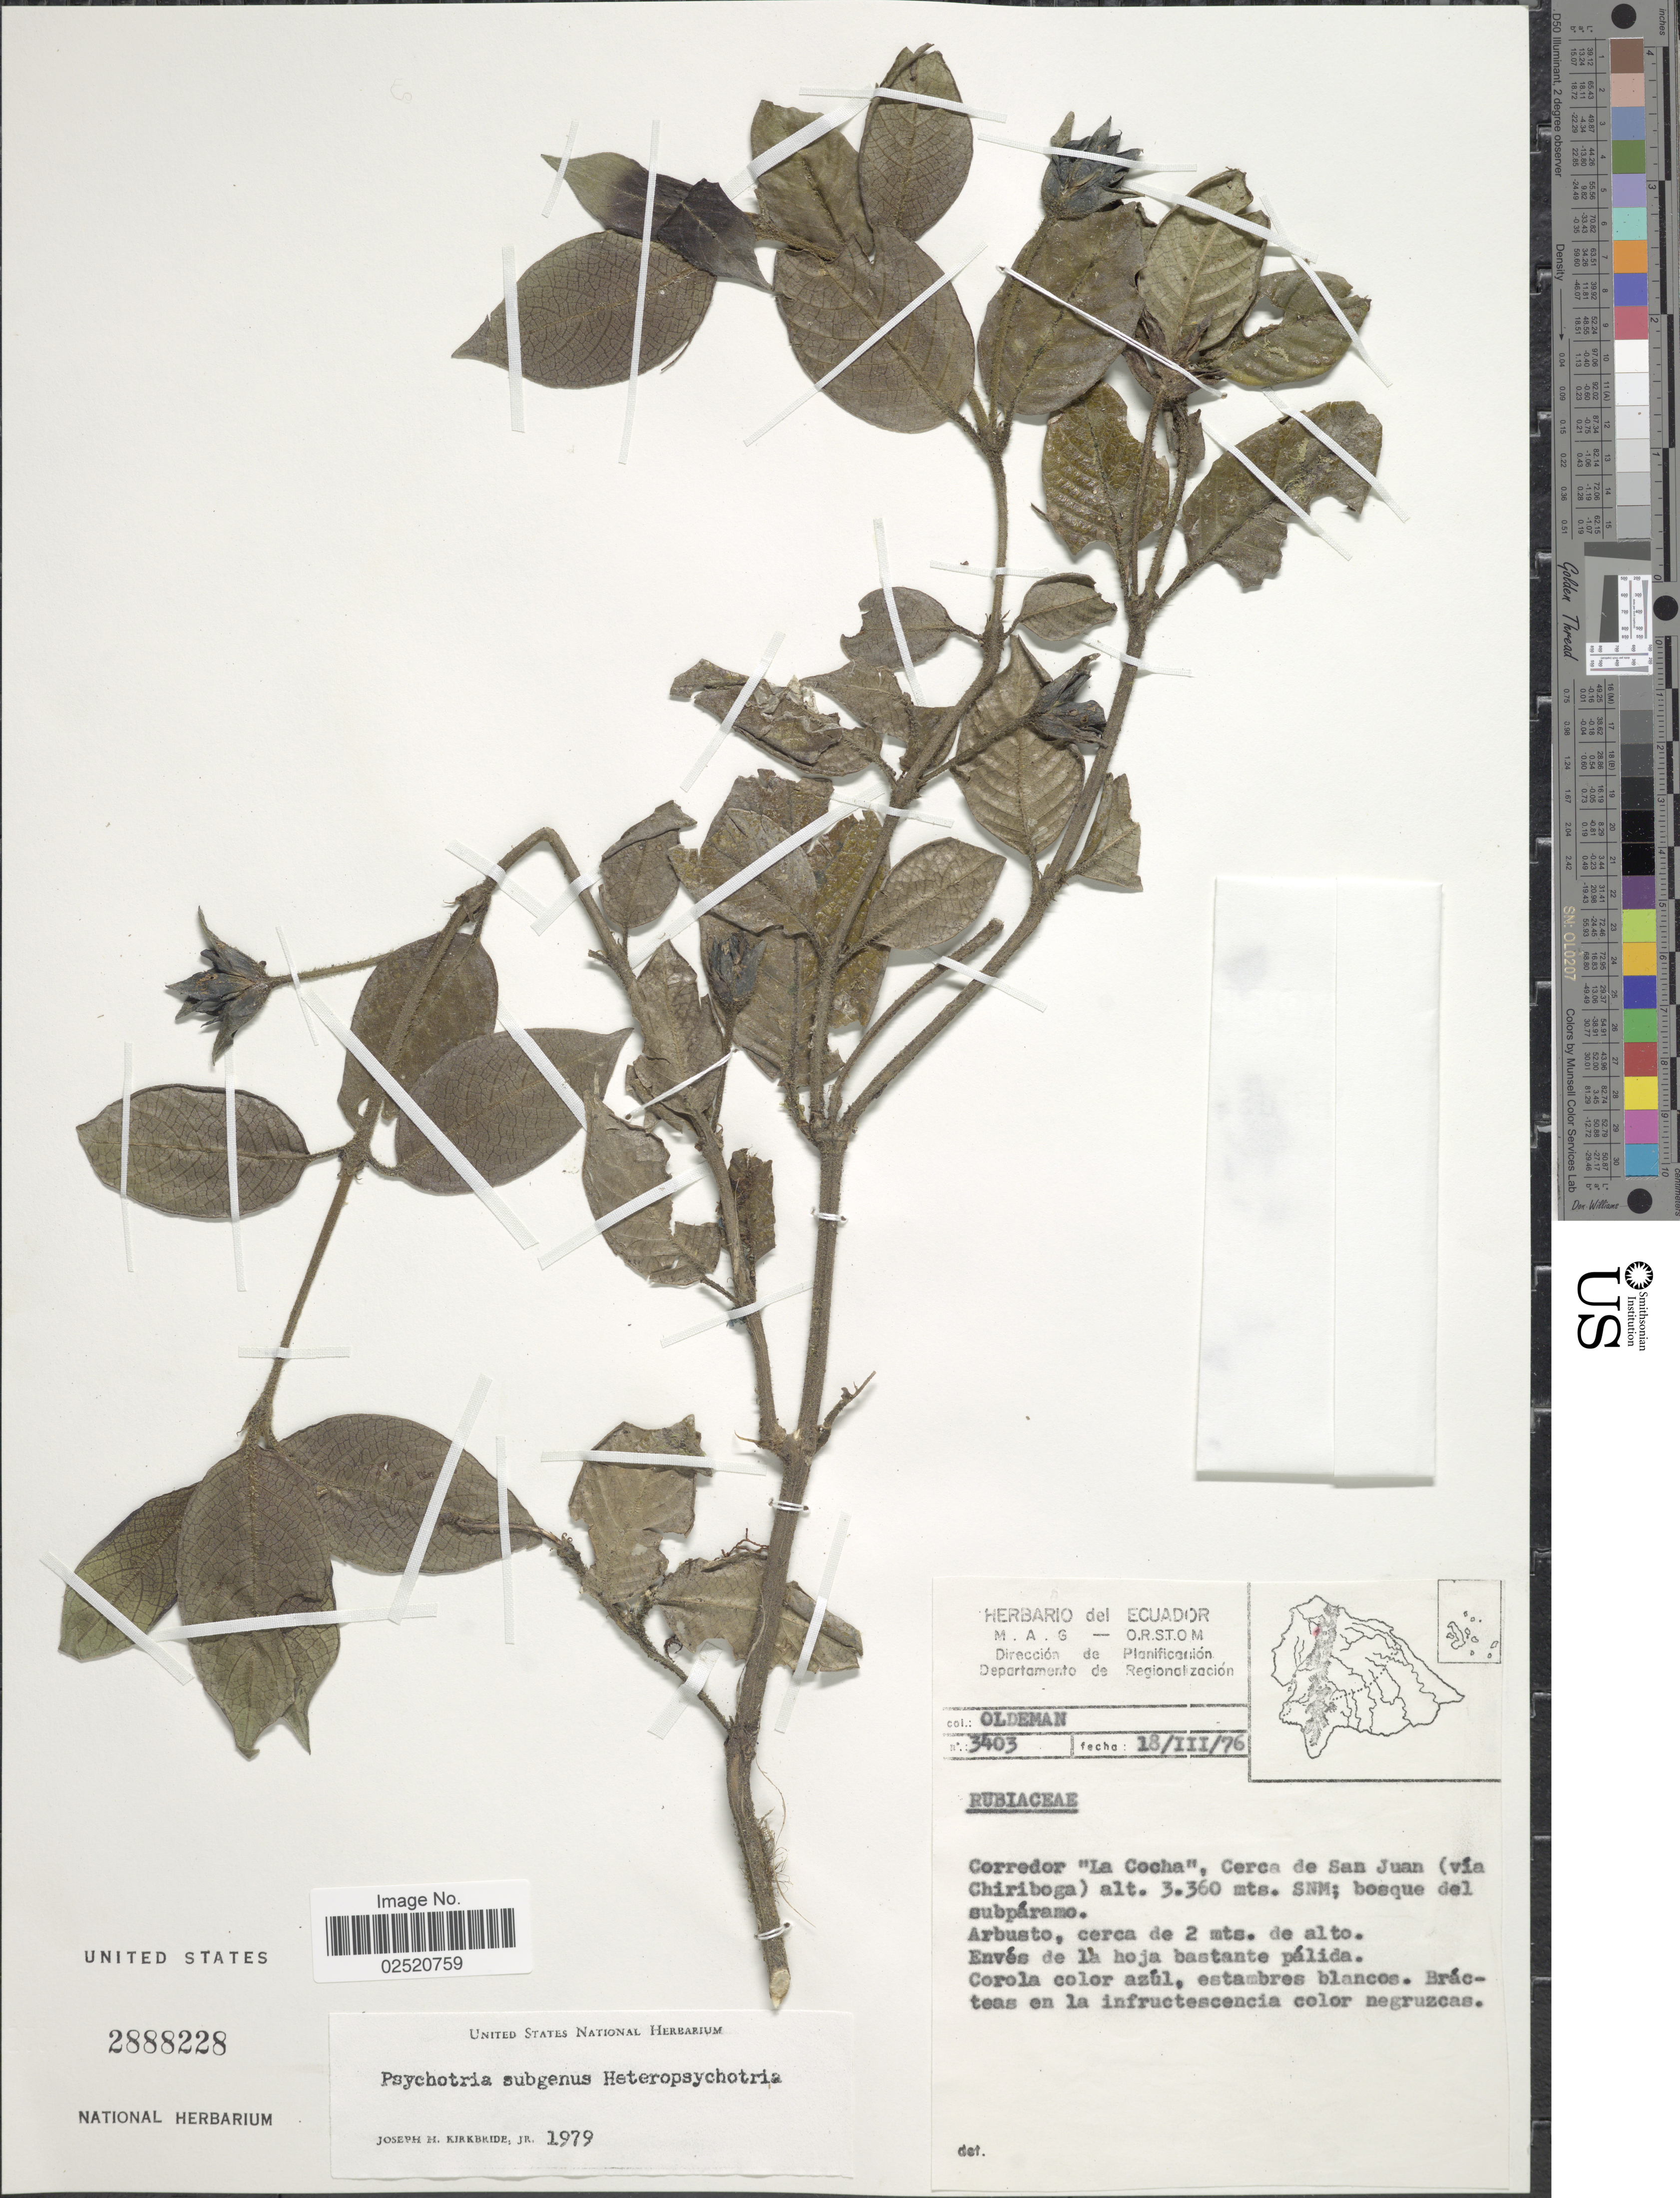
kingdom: Plantae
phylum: Tracheophyta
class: Magnoliopsida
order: Gentianales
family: Rubiaceae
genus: Psychotria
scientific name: Psychotria sp.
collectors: -- Oldeman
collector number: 3403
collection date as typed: Transcribed d/m/y: 18/3/76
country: Ecuador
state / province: Esmeraldas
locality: Corredor "La Cocha", Cerca de San Juan (vía Chiriboga)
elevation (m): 3360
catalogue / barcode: US 2888228